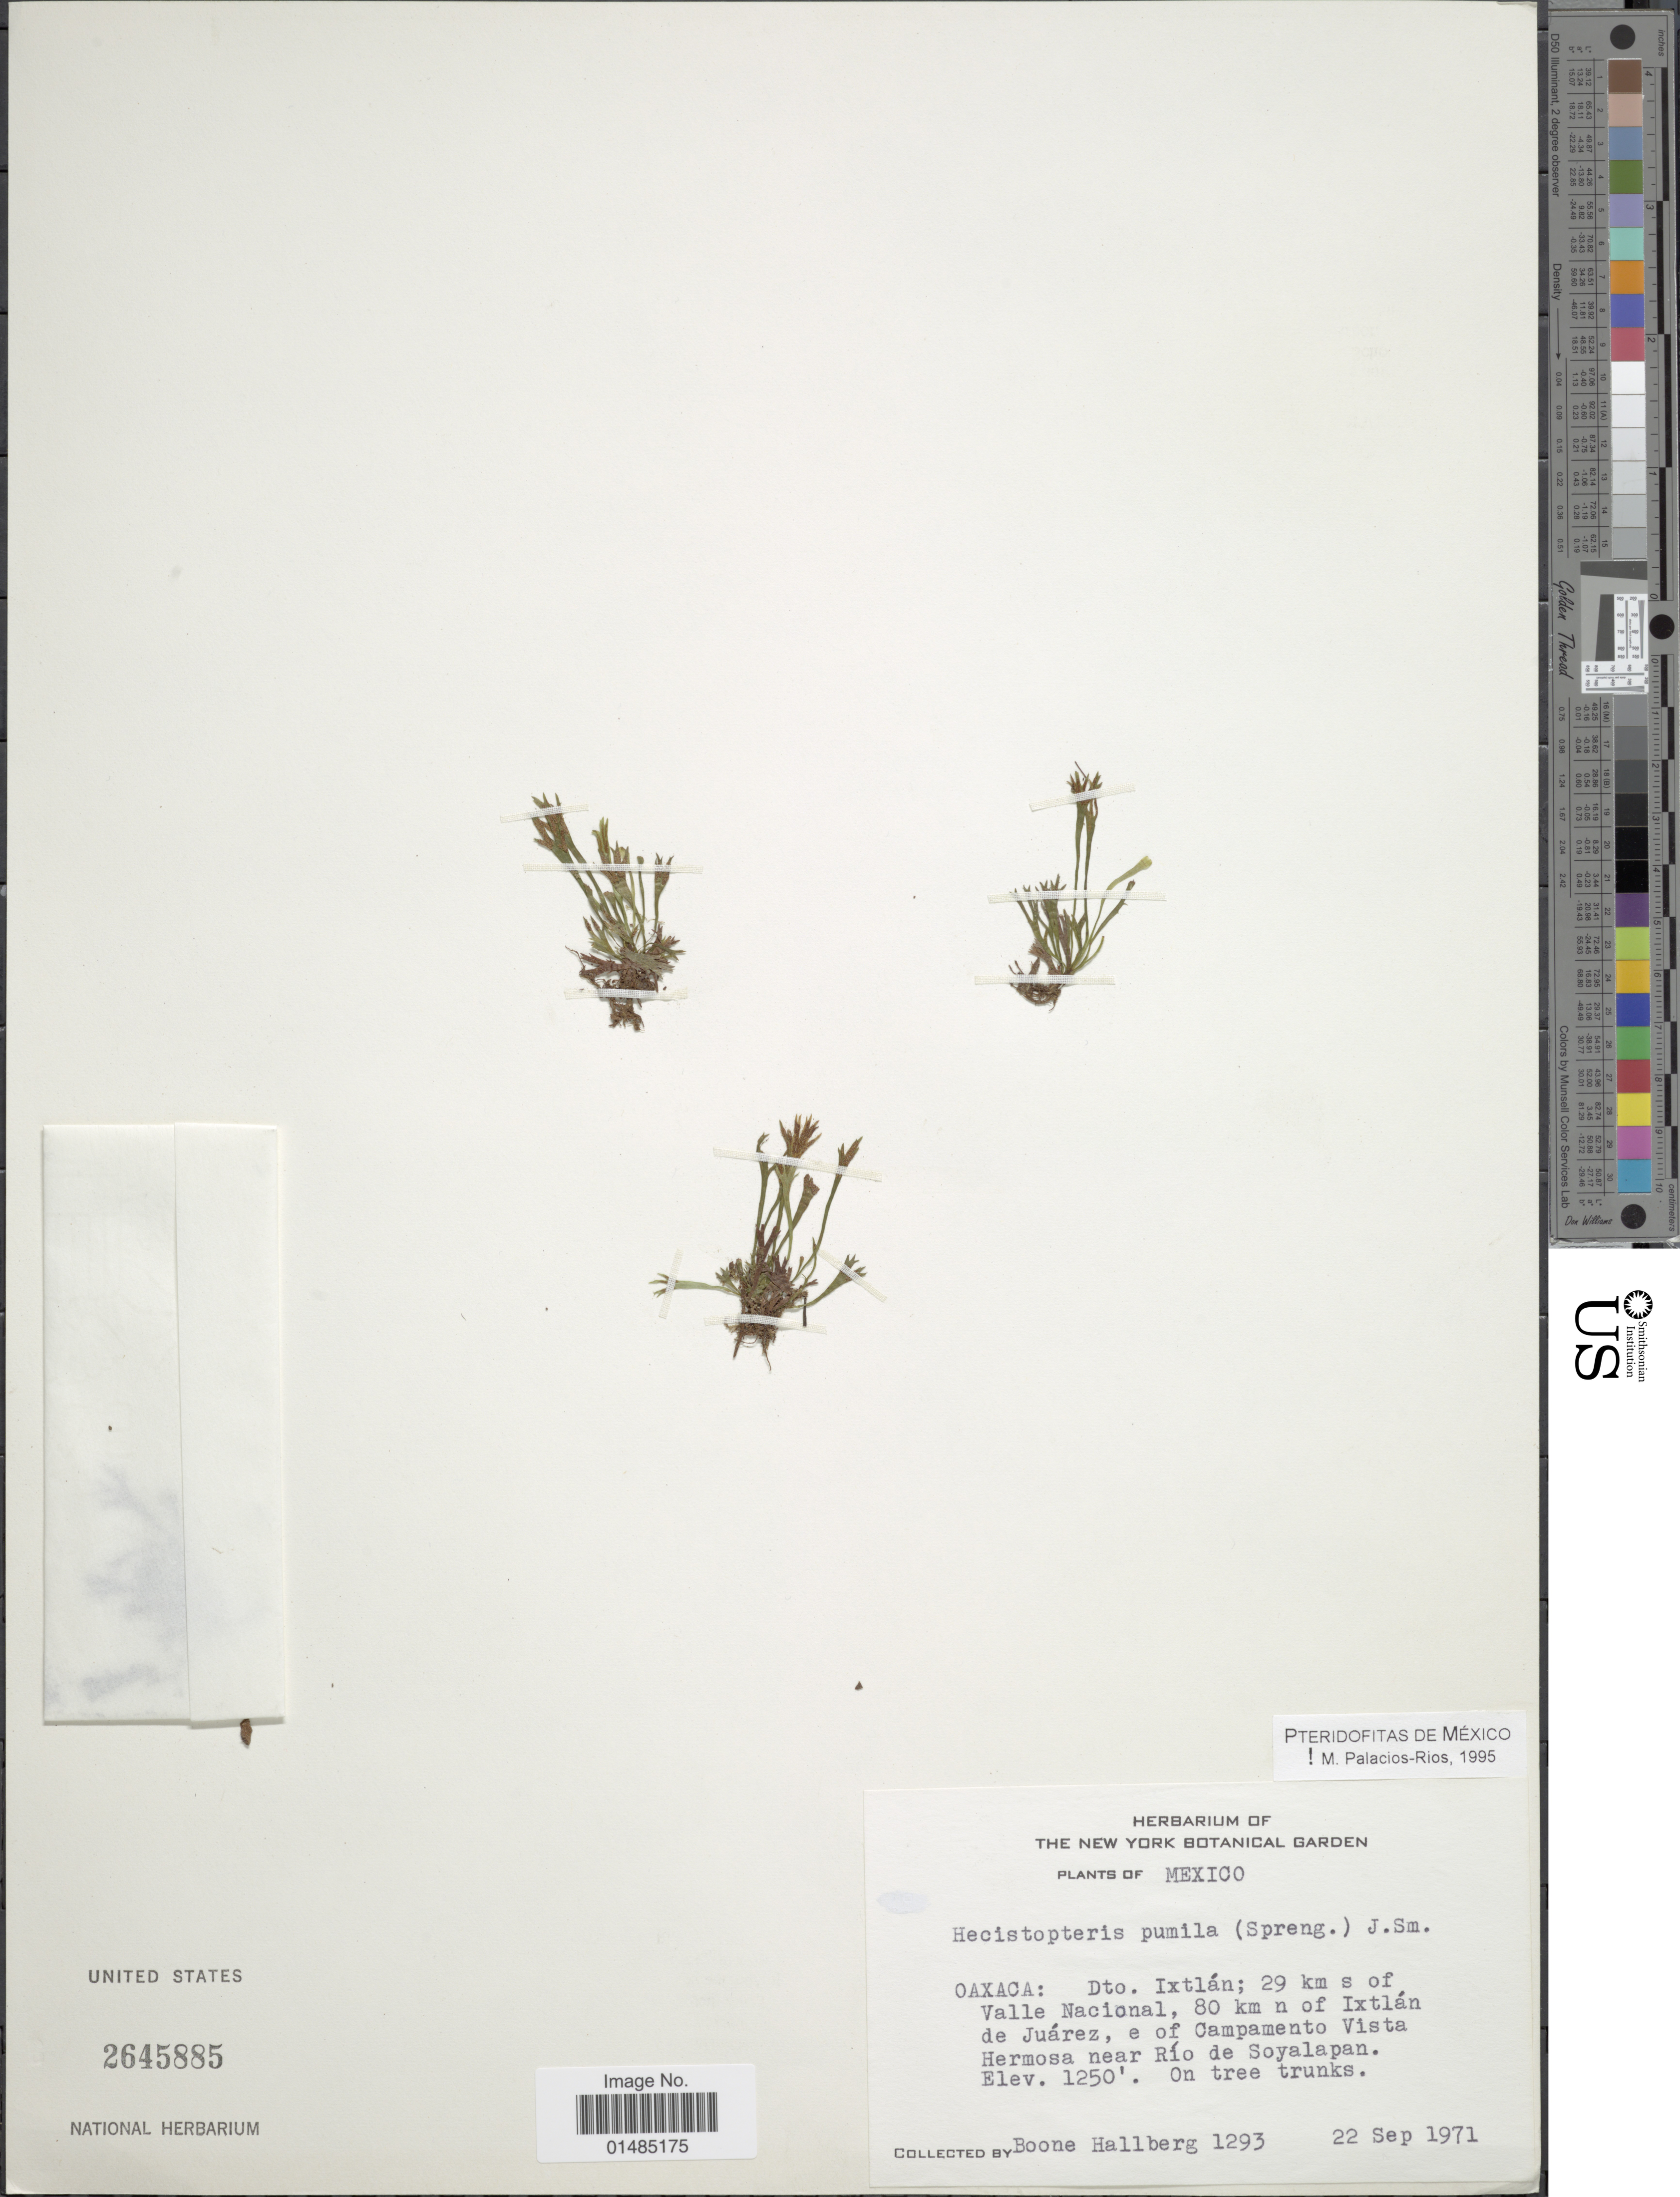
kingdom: Plantae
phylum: Tracheophyta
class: Polypodiopsida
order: Polypodiales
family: Pteridaceae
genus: Hecistopteris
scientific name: Hecistopteris pumila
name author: Christ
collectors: B. Hallberg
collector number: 1293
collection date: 1971-09-22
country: Mexico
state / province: Oaxaca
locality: Dto. Ixtlán; 29 km s of Valle Nacional, 80 km n of Ixtlán de Juárez, e of Campamento Vista Hermosa near Río de Soyalapan.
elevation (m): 381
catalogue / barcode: US 2645885